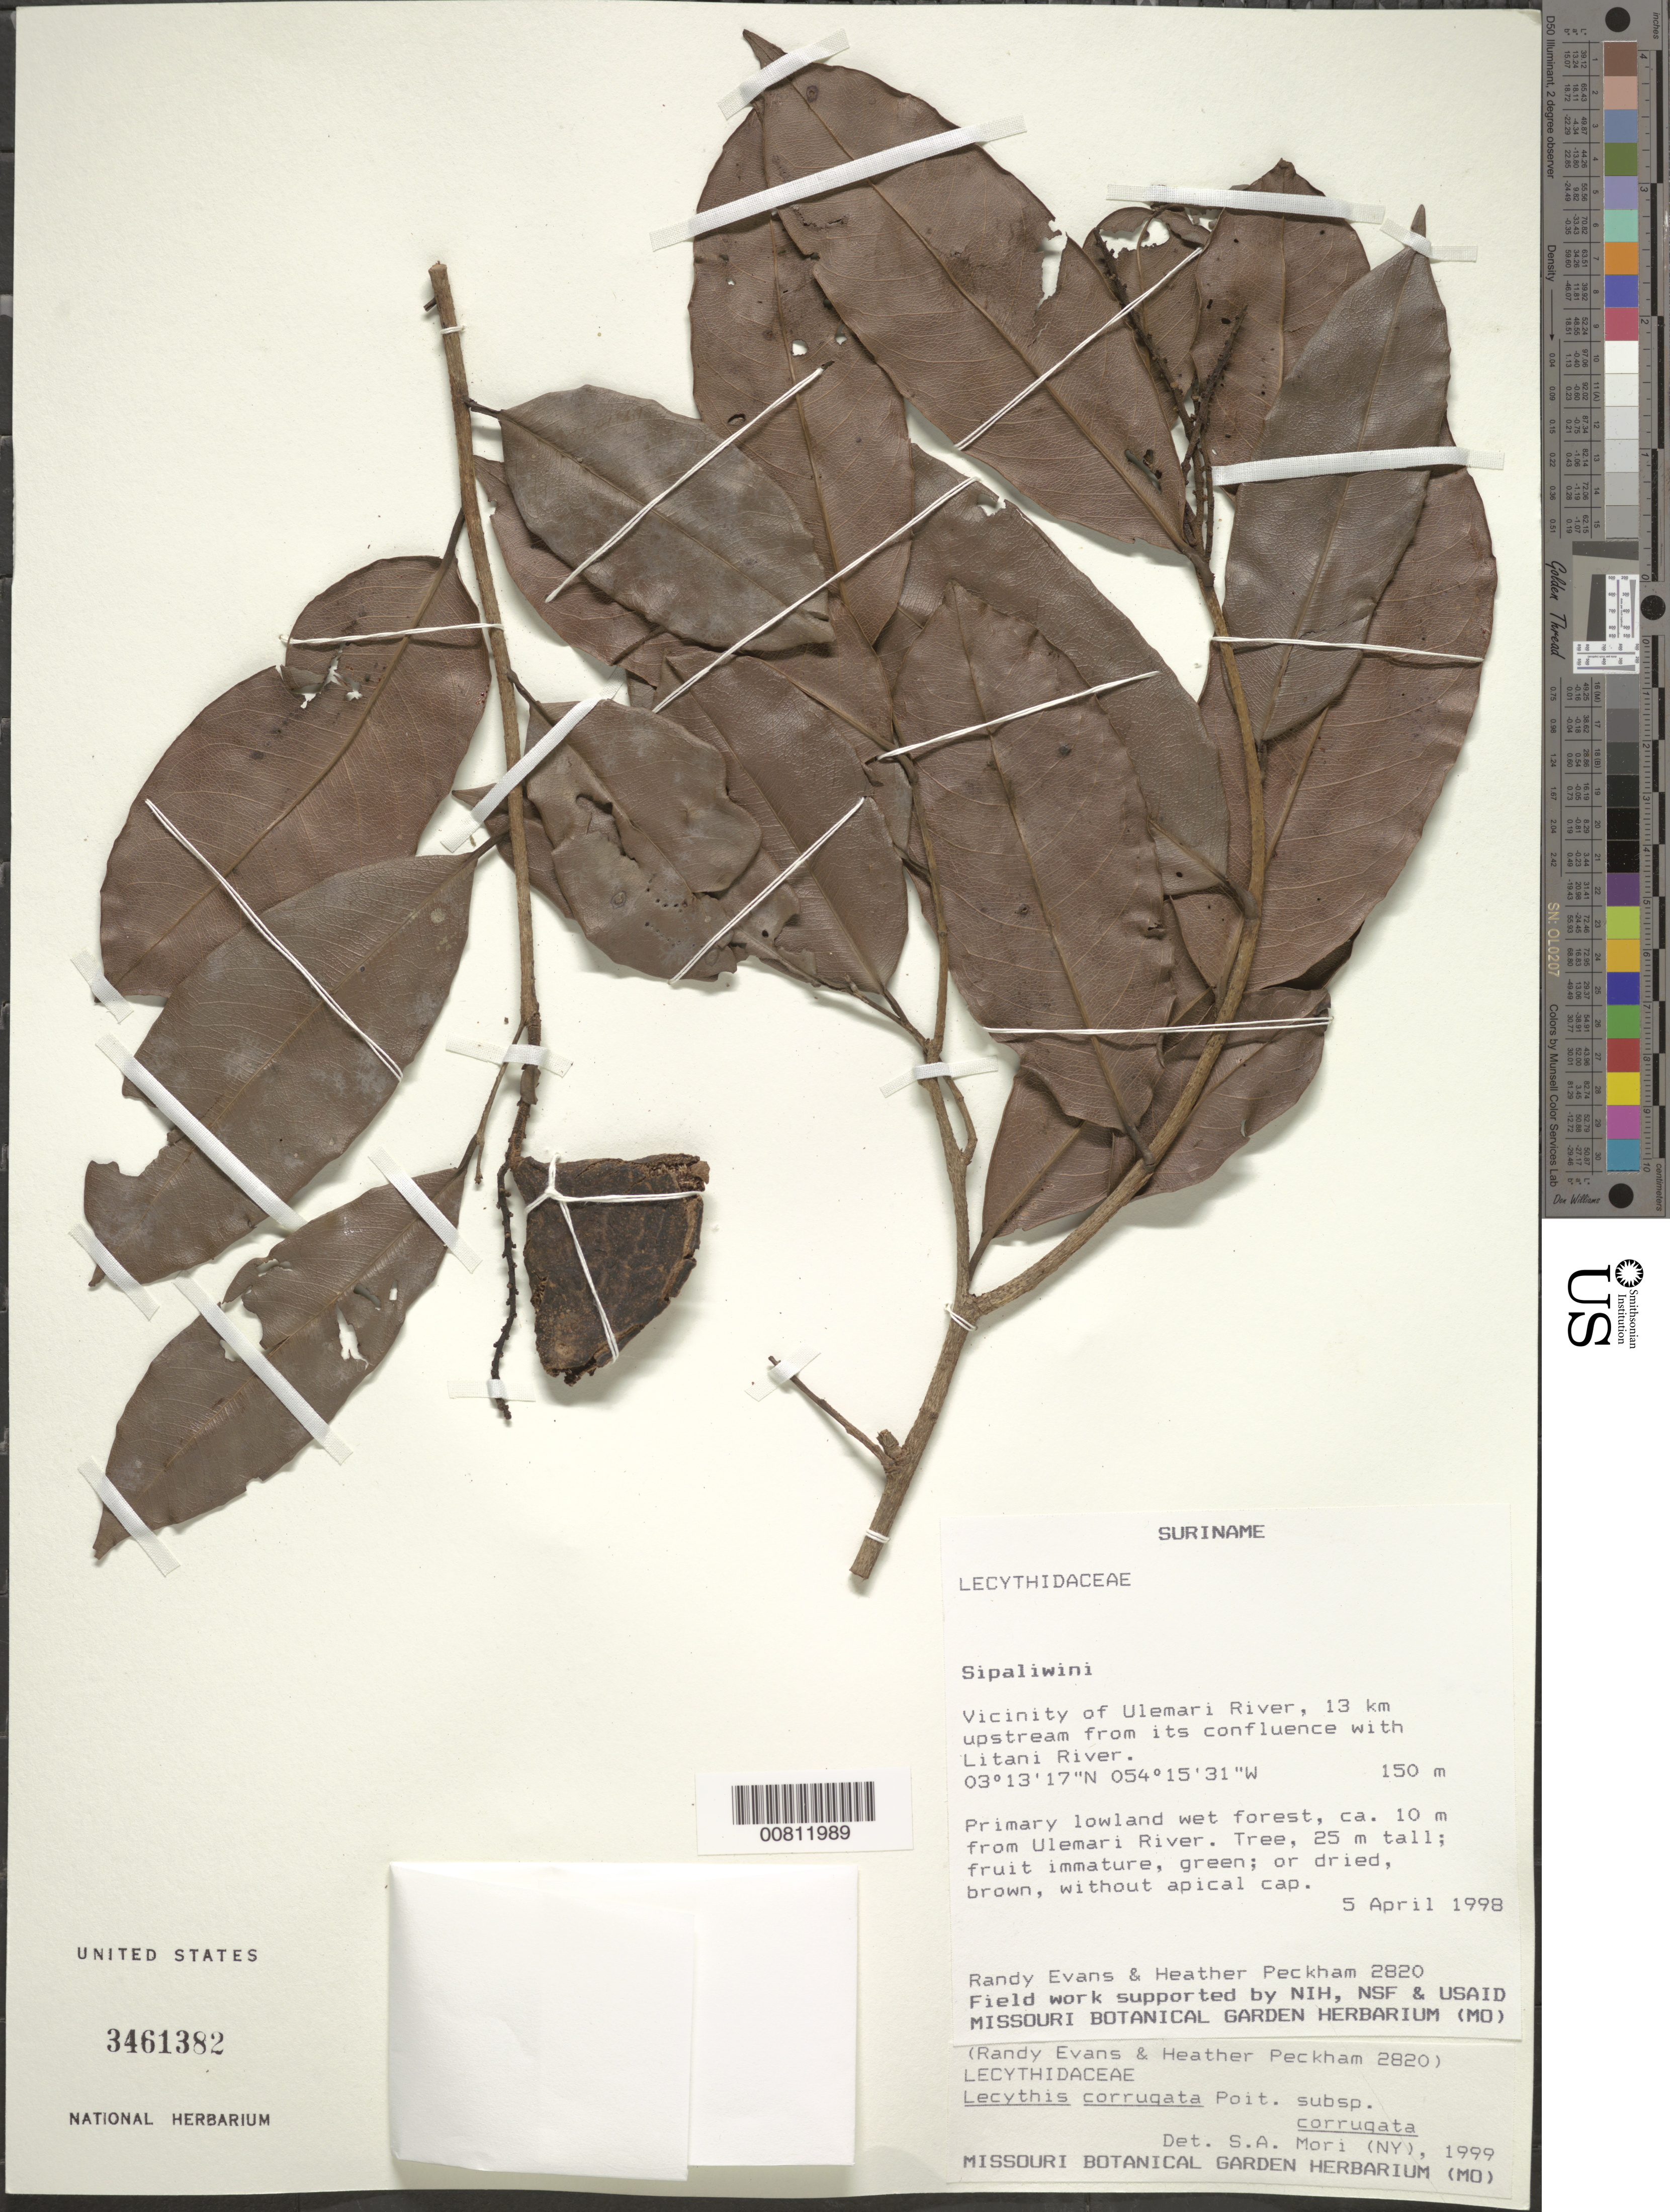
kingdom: Plantae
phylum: Tracheophyta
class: Magnoliopsida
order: Ericales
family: Lecythidaceae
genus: Lecythis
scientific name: Lecythis corrugata subsp. corrugata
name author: Poit.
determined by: Mori, Scott A.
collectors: R. Evans & H. Peckham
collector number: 2820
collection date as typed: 5-Apr-98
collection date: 1998-04-05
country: Suriname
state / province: Sipaliwini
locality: Ulemari R., ca. 13 km upstream from confl. with Litani R.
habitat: Primary lowland wet forest on bank of river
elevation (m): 150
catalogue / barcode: US 3461382